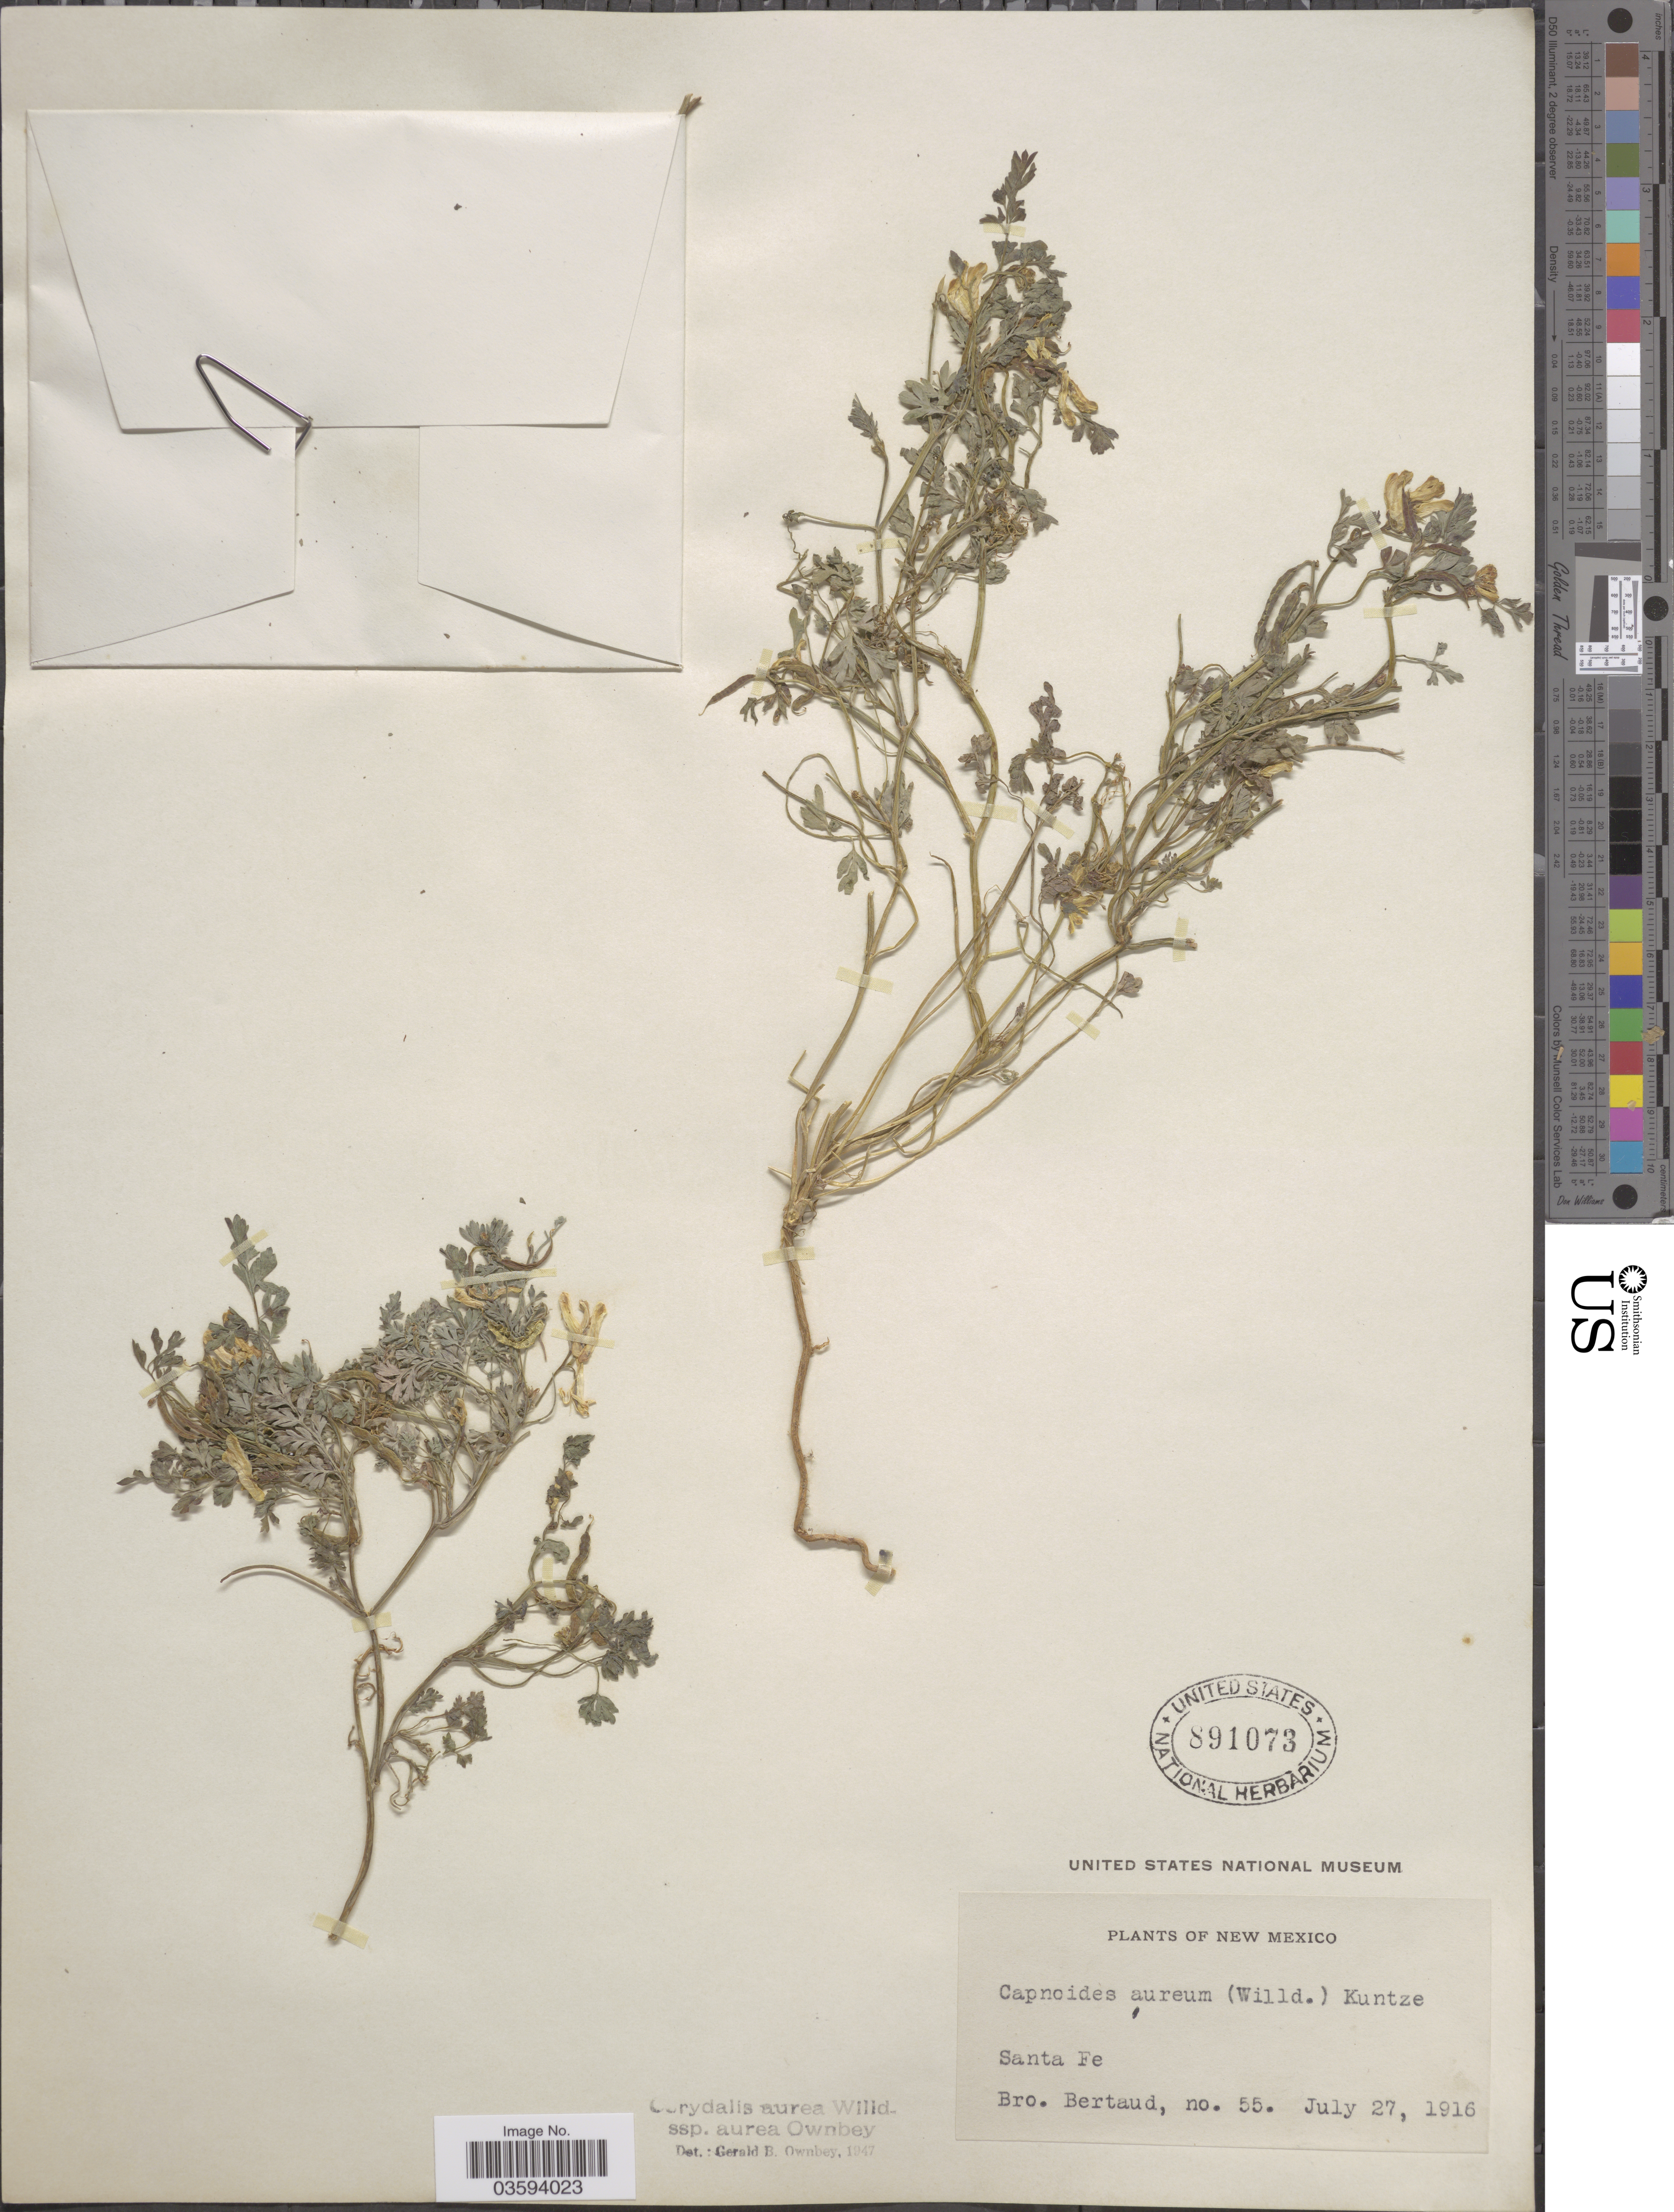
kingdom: Plantae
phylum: Tracheophyta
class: Magnoliopsida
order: Ranunculales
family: Papaveraceae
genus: Corydalis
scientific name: Corydalis aurea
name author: Willd.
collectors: Bro. Bertaud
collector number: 55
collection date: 1916-07-27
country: United States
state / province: New Mexico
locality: Santa Fe.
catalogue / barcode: US 891073